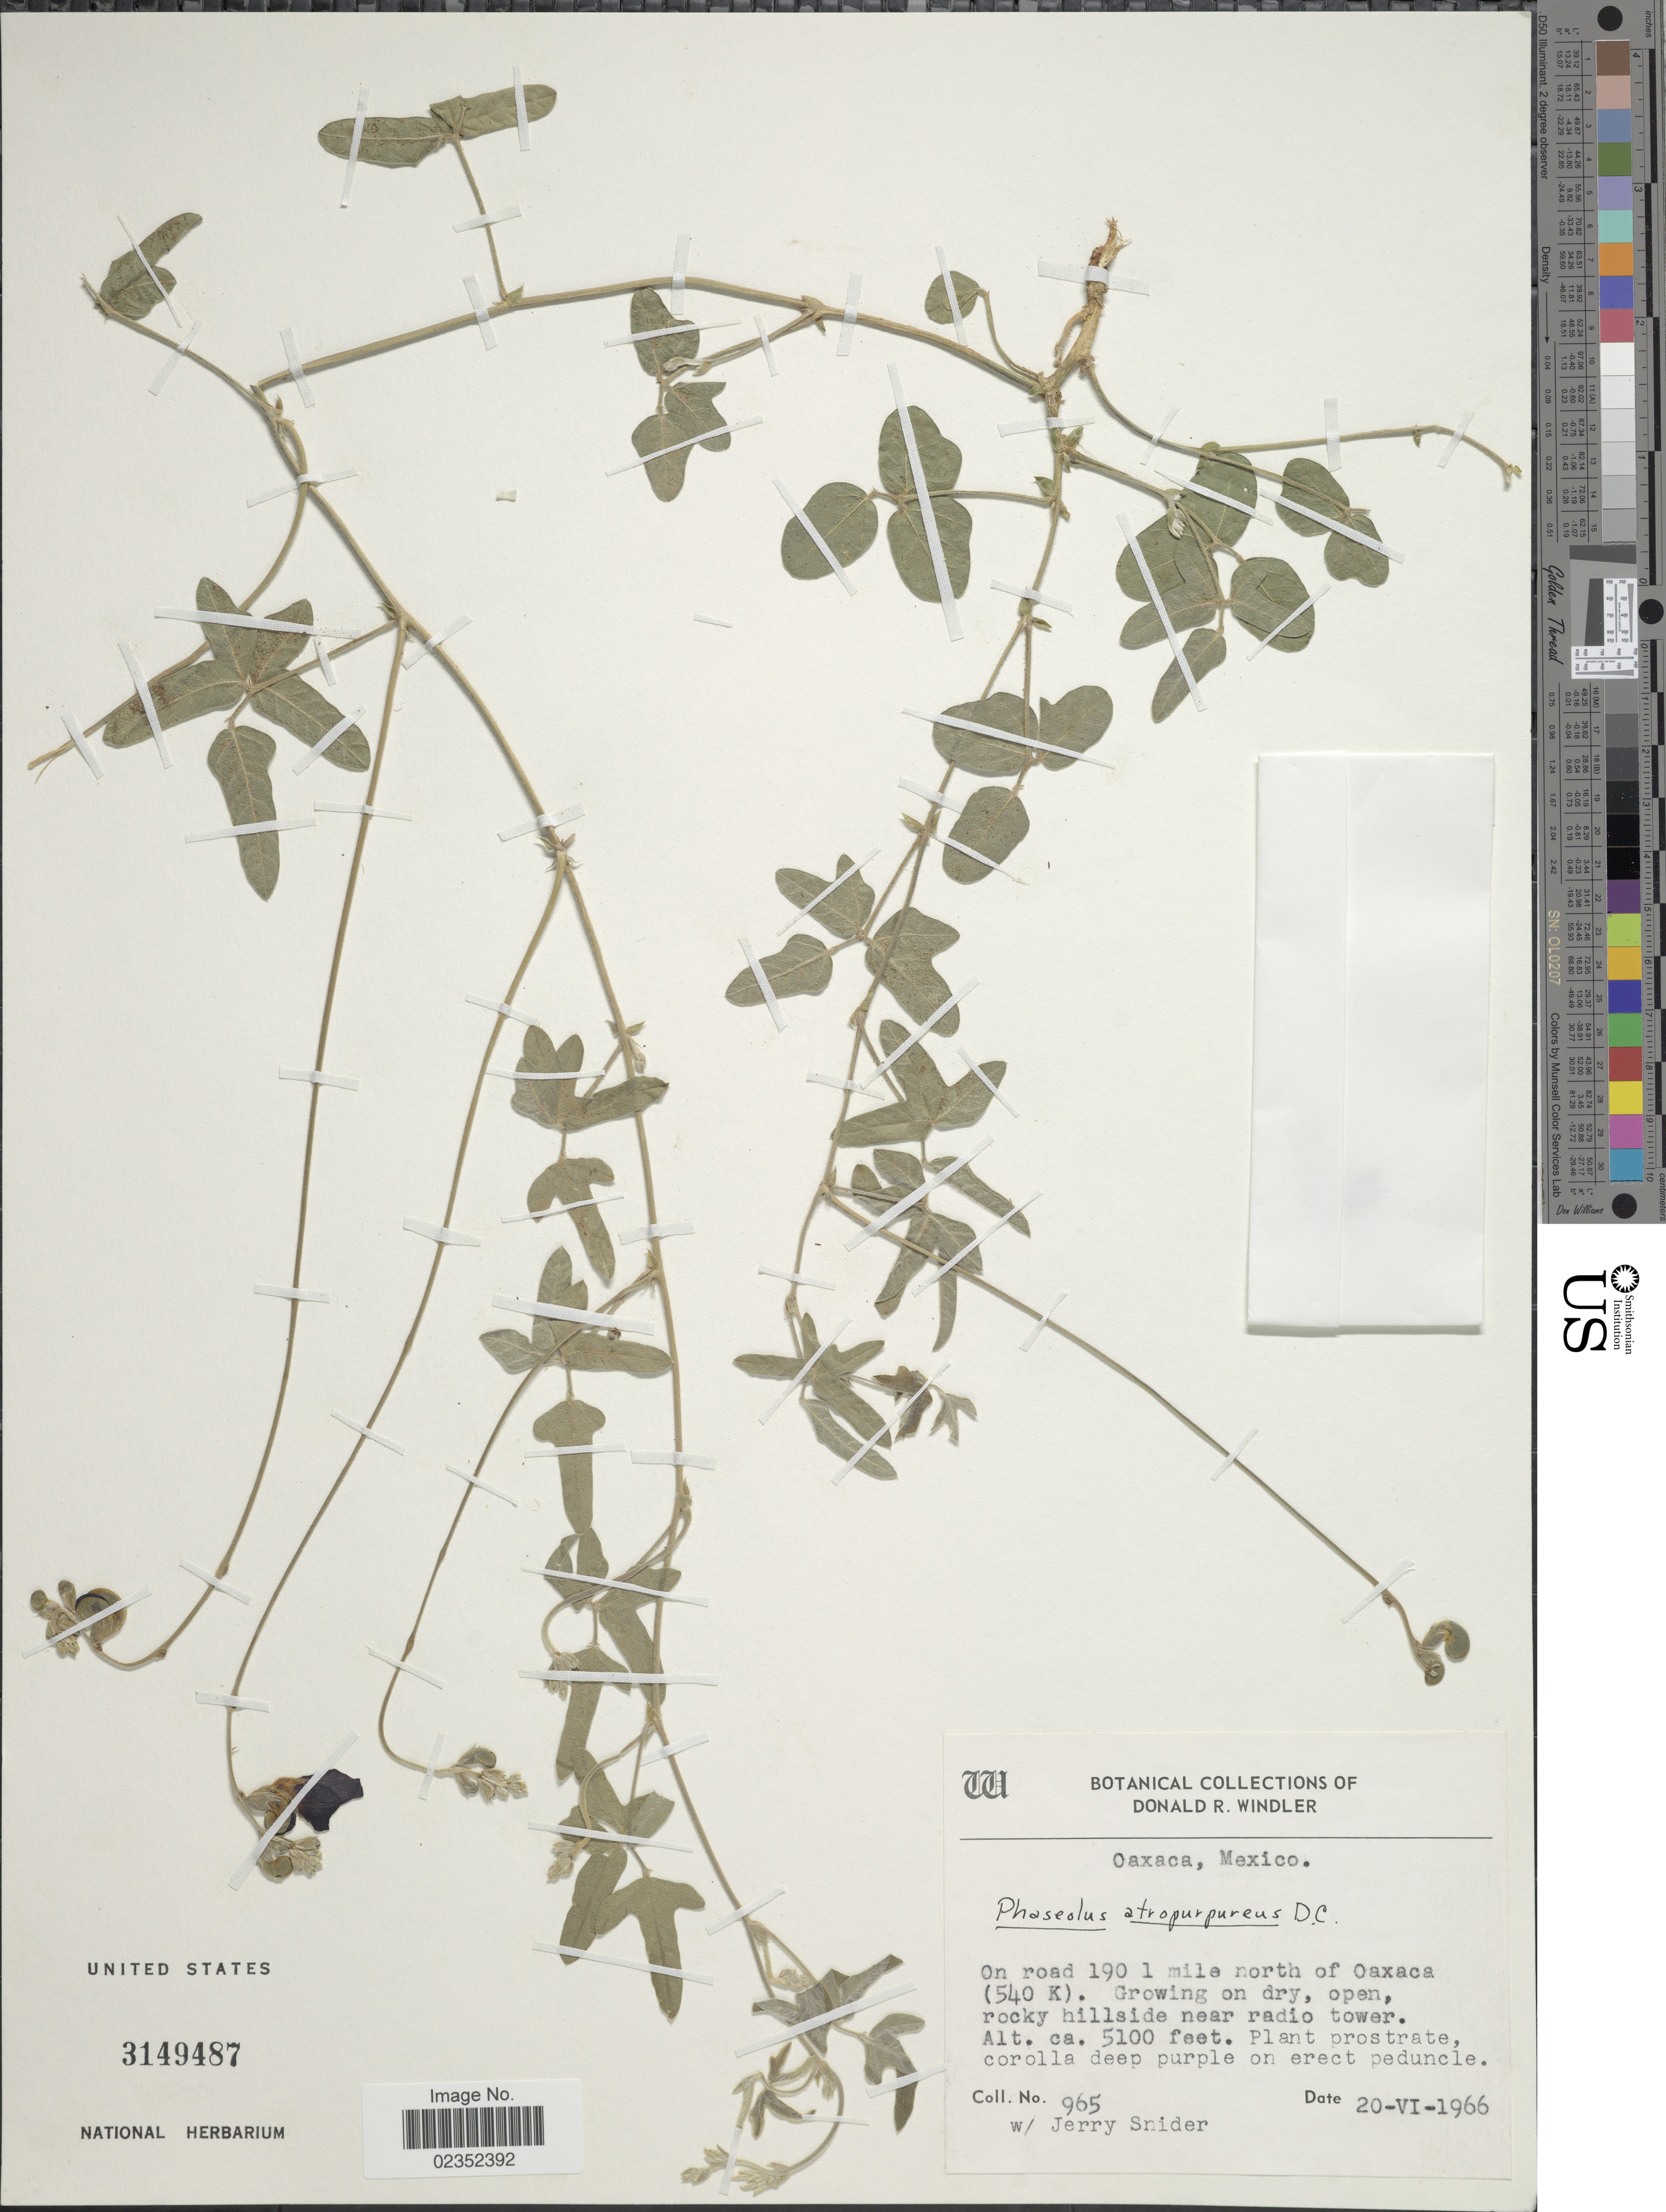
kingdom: Plantae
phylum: Tracheophyta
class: Magnoliopsida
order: Fabales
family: Fabaceae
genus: Macroptilium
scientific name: Macroptilium atropurpureum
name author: (DC.) Urb.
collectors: D. Windler & J. Snider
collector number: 965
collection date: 1966-06-20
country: Mexico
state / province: Oaxaca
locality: On road 190 1 mile north of Oaxaca (540 K). Growing on dry, open, rocky hillside near radio tower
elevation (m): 1554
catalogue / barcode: US 3149487